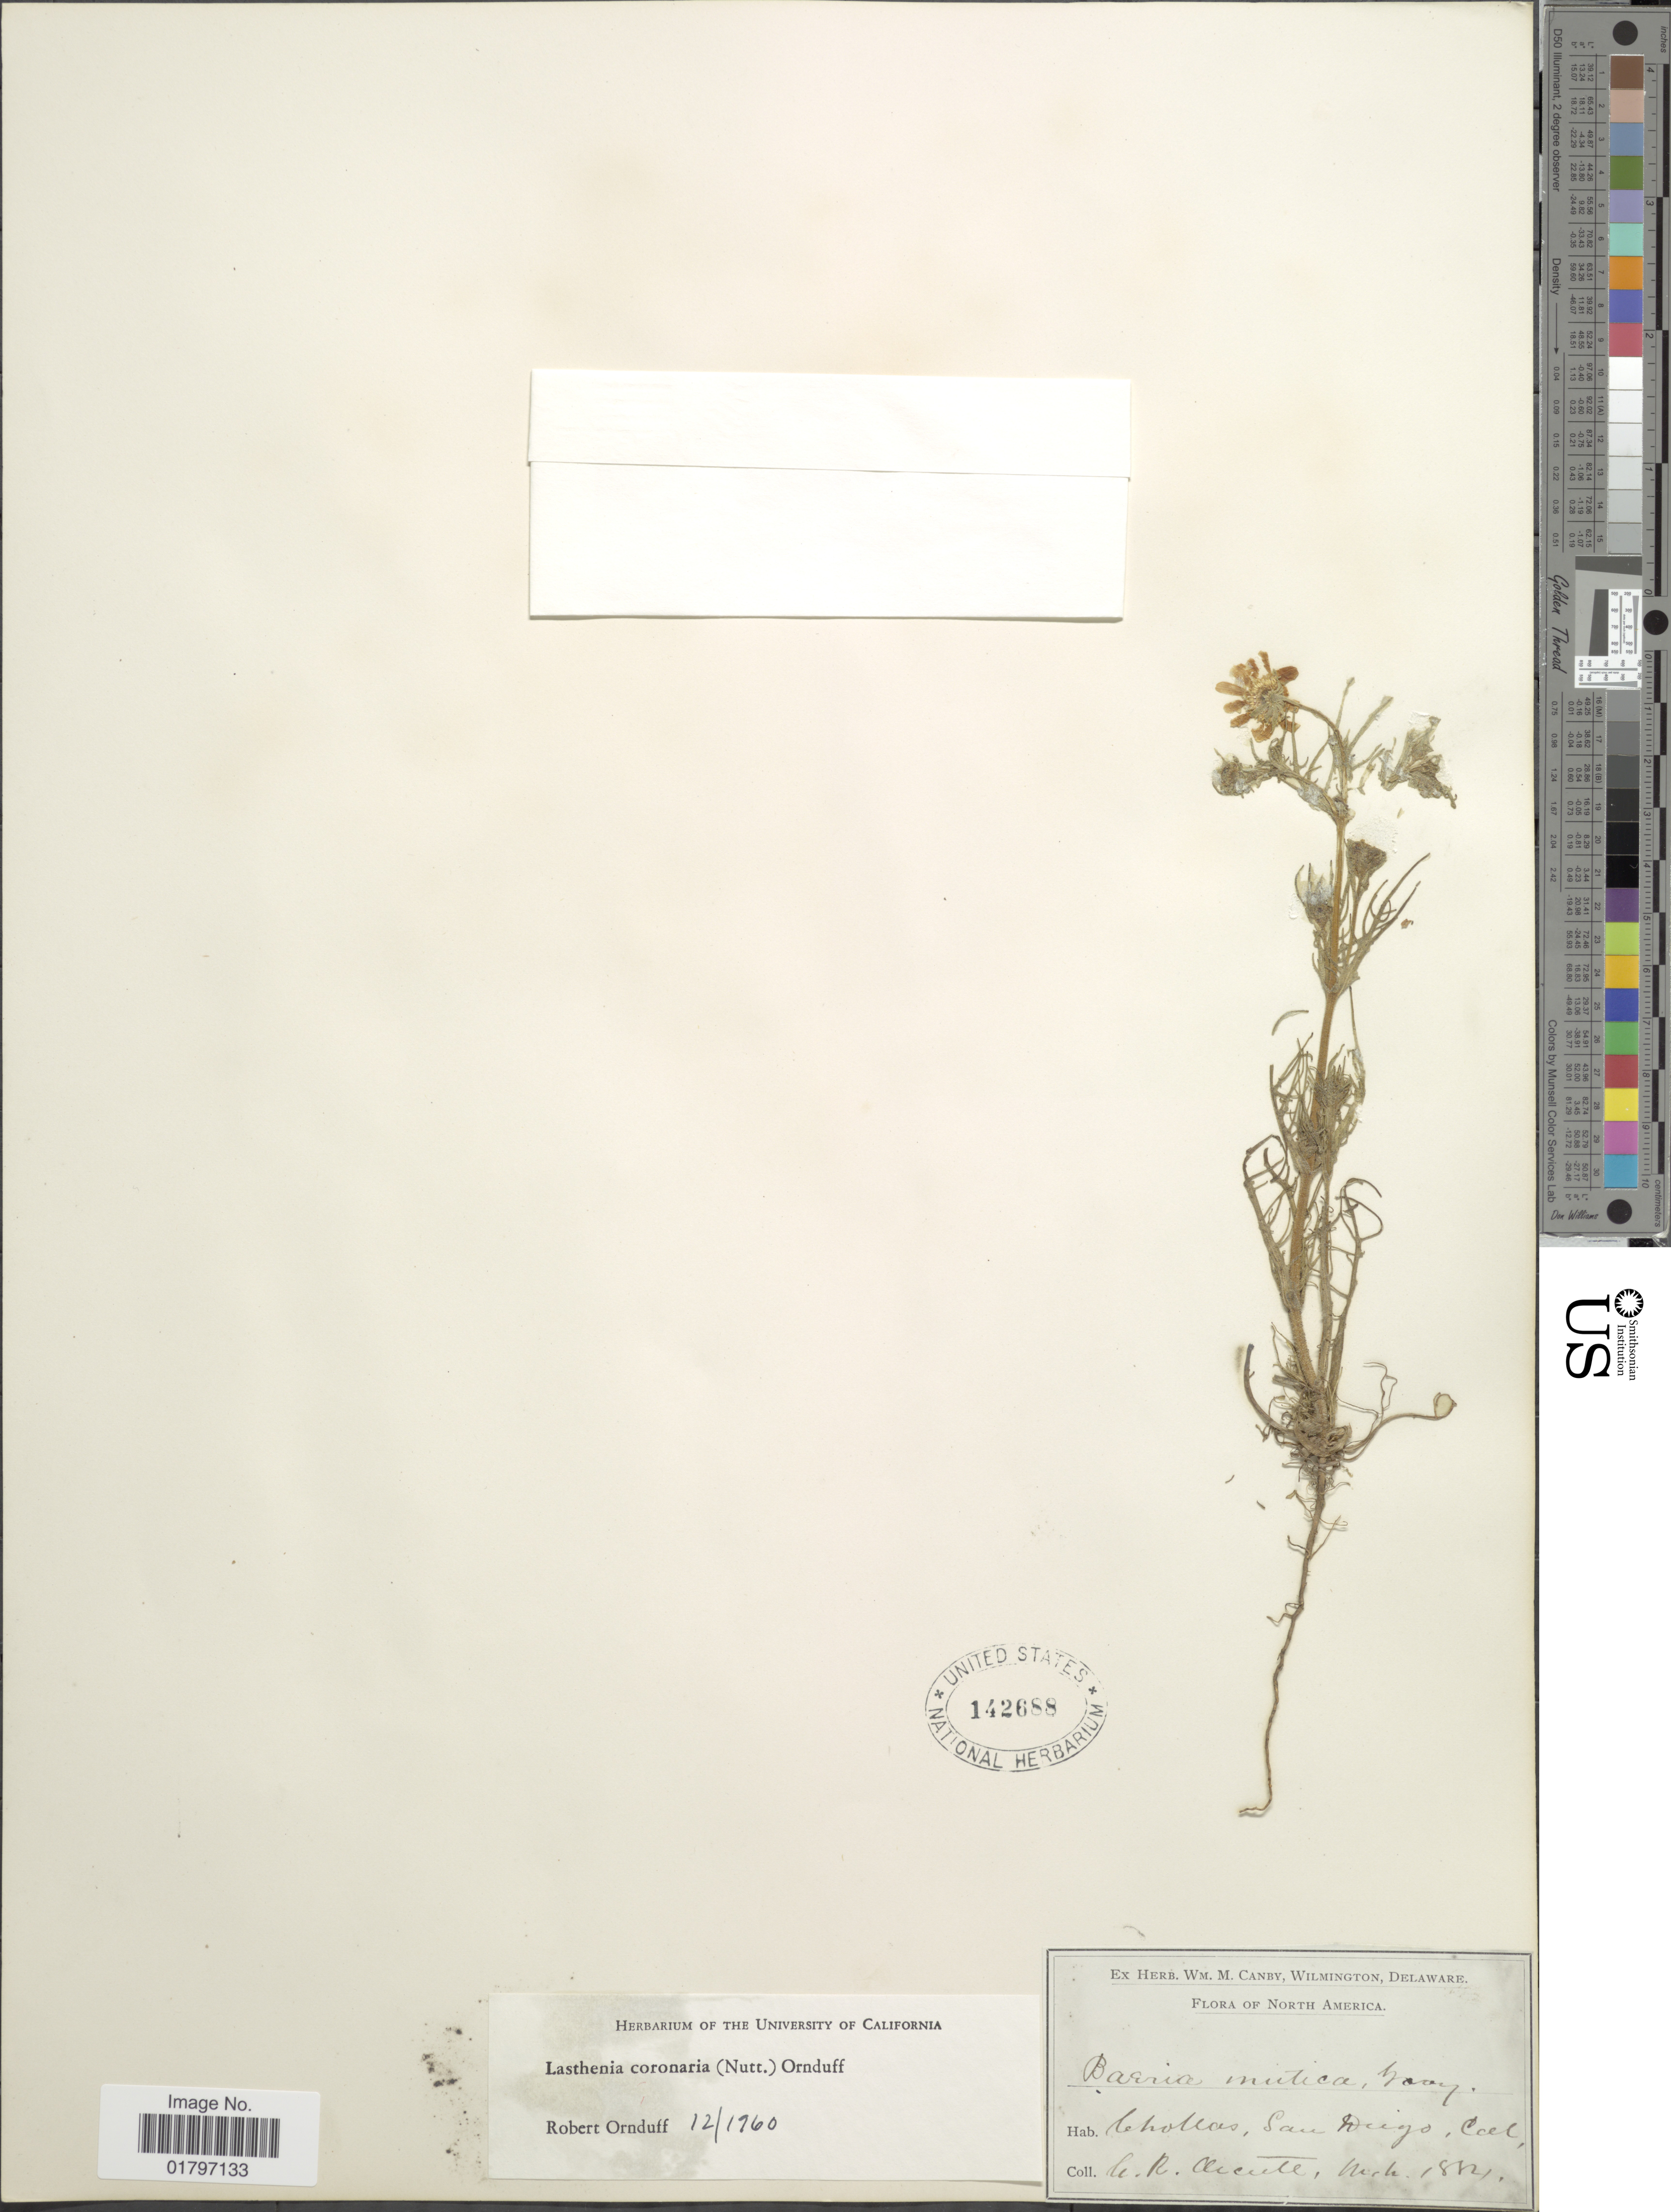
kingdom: Plantae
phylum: Tracheophyta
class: Magnoliopsida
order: Asterales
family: Asteraceae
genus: Lasthenia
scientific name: Lasthenia coronaria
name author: (Nutt.) Ornduff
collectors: C. R. Orcutt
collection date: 1884-03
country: United States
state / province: California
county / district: San Diego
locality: Chollas, San Diego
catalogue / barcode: US 142688